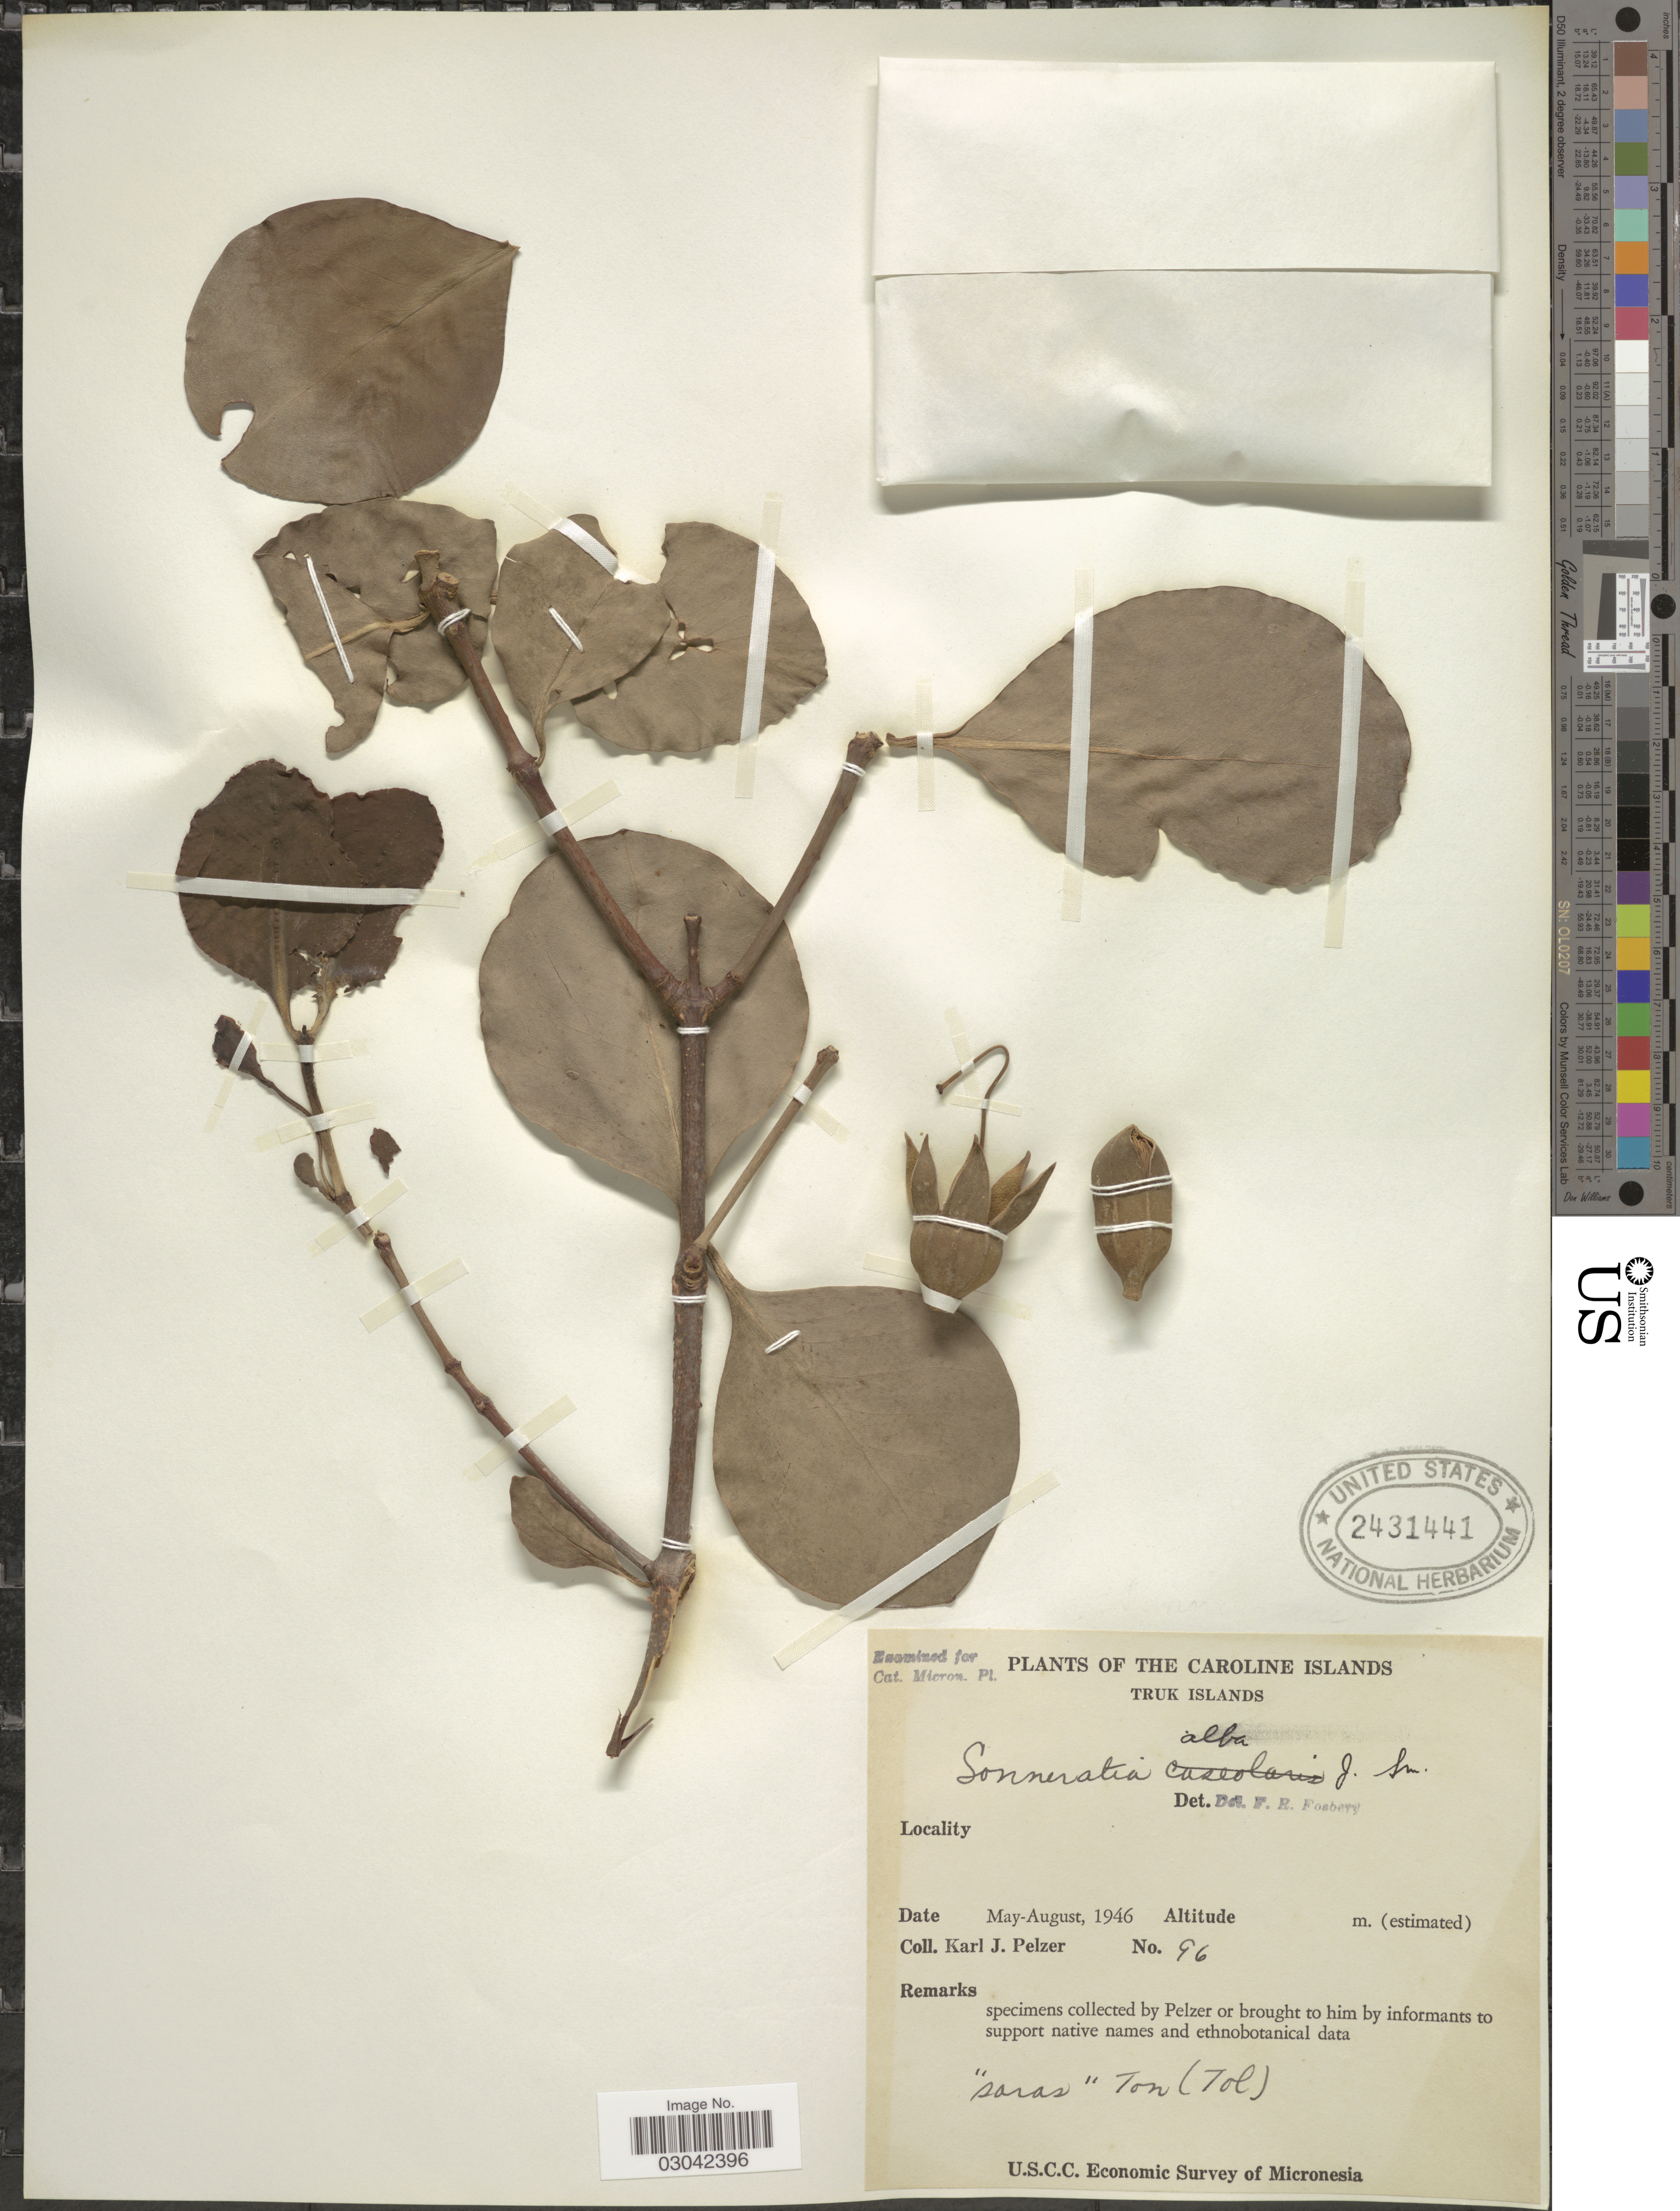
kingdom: Plantae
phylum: Tracheophyta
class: Magnoliopsida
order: Myrtales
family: Lythraceae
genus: Sonneratia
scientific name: Sonneratia alba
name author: Sm.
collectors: K. J. Pelzer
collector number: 96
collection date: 1946-05/1946-08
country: Micronesia, Federated States of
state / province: Truk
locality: Caroline Islands. Truk Islands.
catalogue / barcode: US 2431441